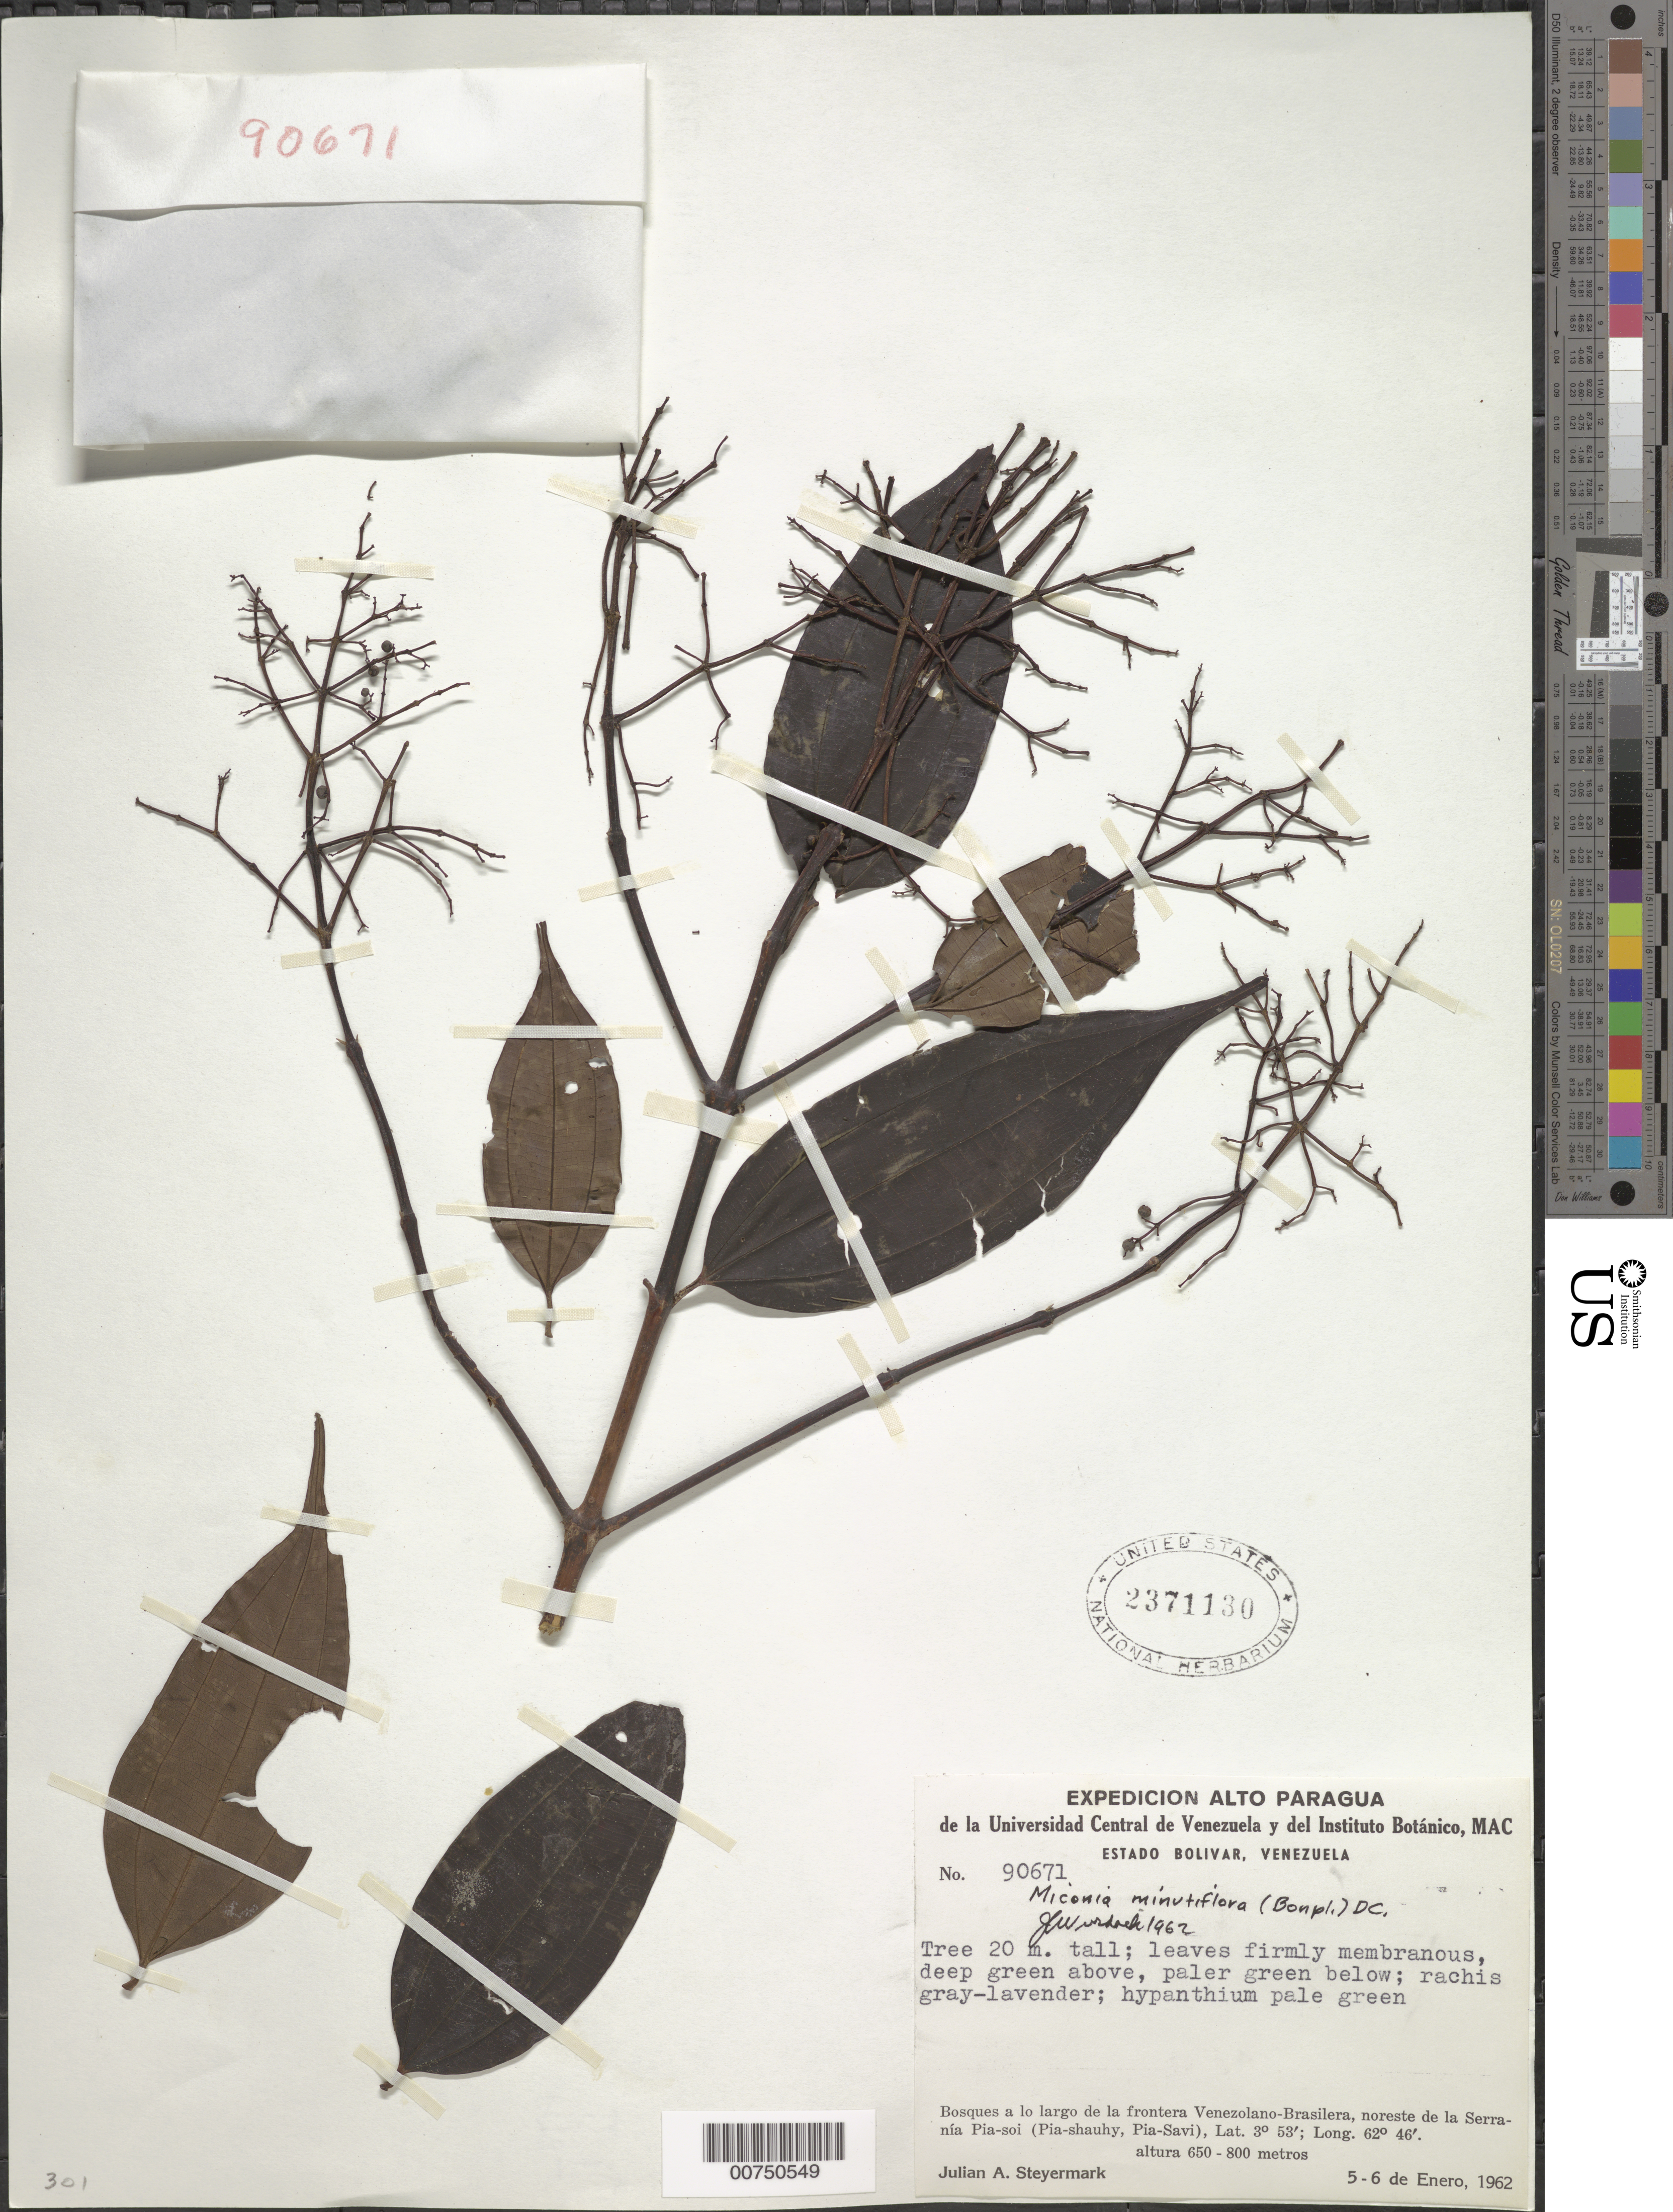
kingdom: Plantae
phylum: Tracheophyta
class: Magnoliopsida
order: Myrtales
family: Melastomataceae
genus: Miconia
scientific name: Miconia minutiflora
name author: (Bonpl.) DC.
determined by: Wurdack, John J., (US), US (UNITED STATES)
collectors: J. Steyermark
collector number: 90671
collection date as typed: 5-Jan-62 to 6-Jan-62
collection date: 1962-01-05/1962-01-06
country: Venezuela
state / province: Bolívar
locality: Serranía Pia-soi, NE of; on Venezuela-Brazil border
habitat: Forest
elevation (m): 650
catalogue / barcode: US 2371130